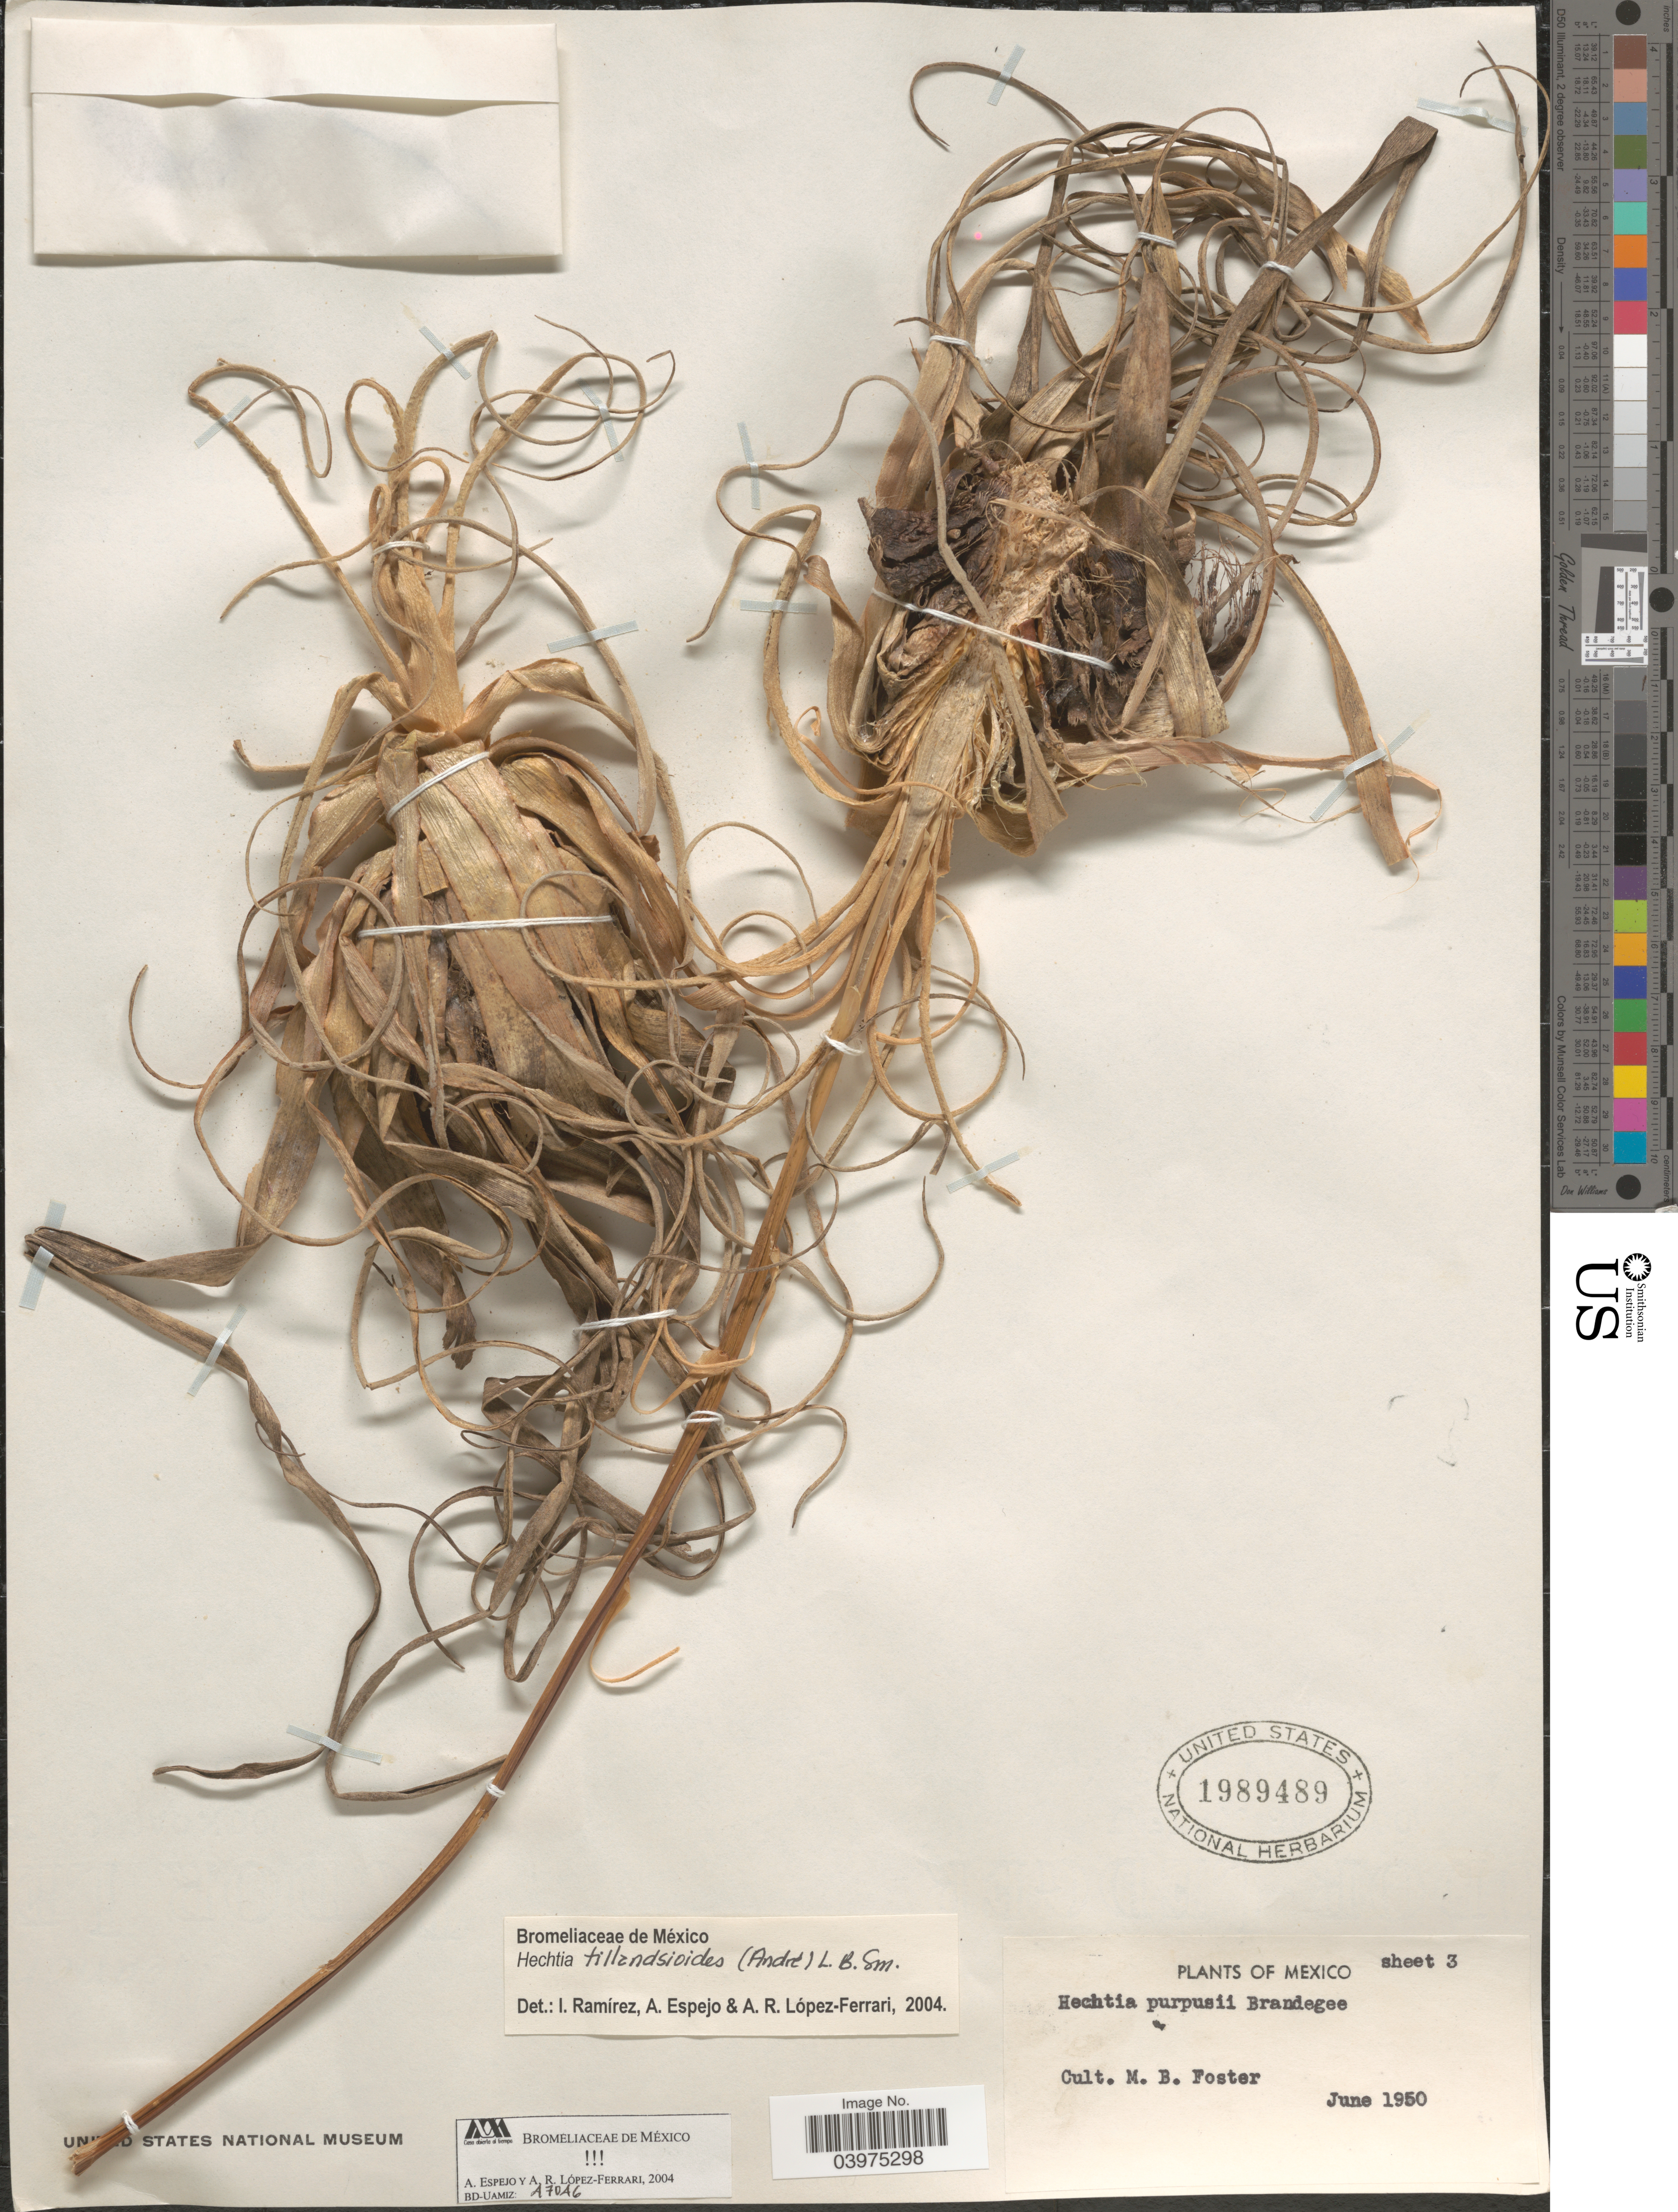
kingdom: Plantae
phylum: Tracheophyta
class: Liliopsida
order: Poales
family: Bromeliaceae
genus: Hechtia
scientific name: Hechtia tillandsioides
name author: (André) L.B. Sm.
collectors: M. B. Foster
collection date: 1950-06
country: Mexico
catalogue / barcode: US 1989489